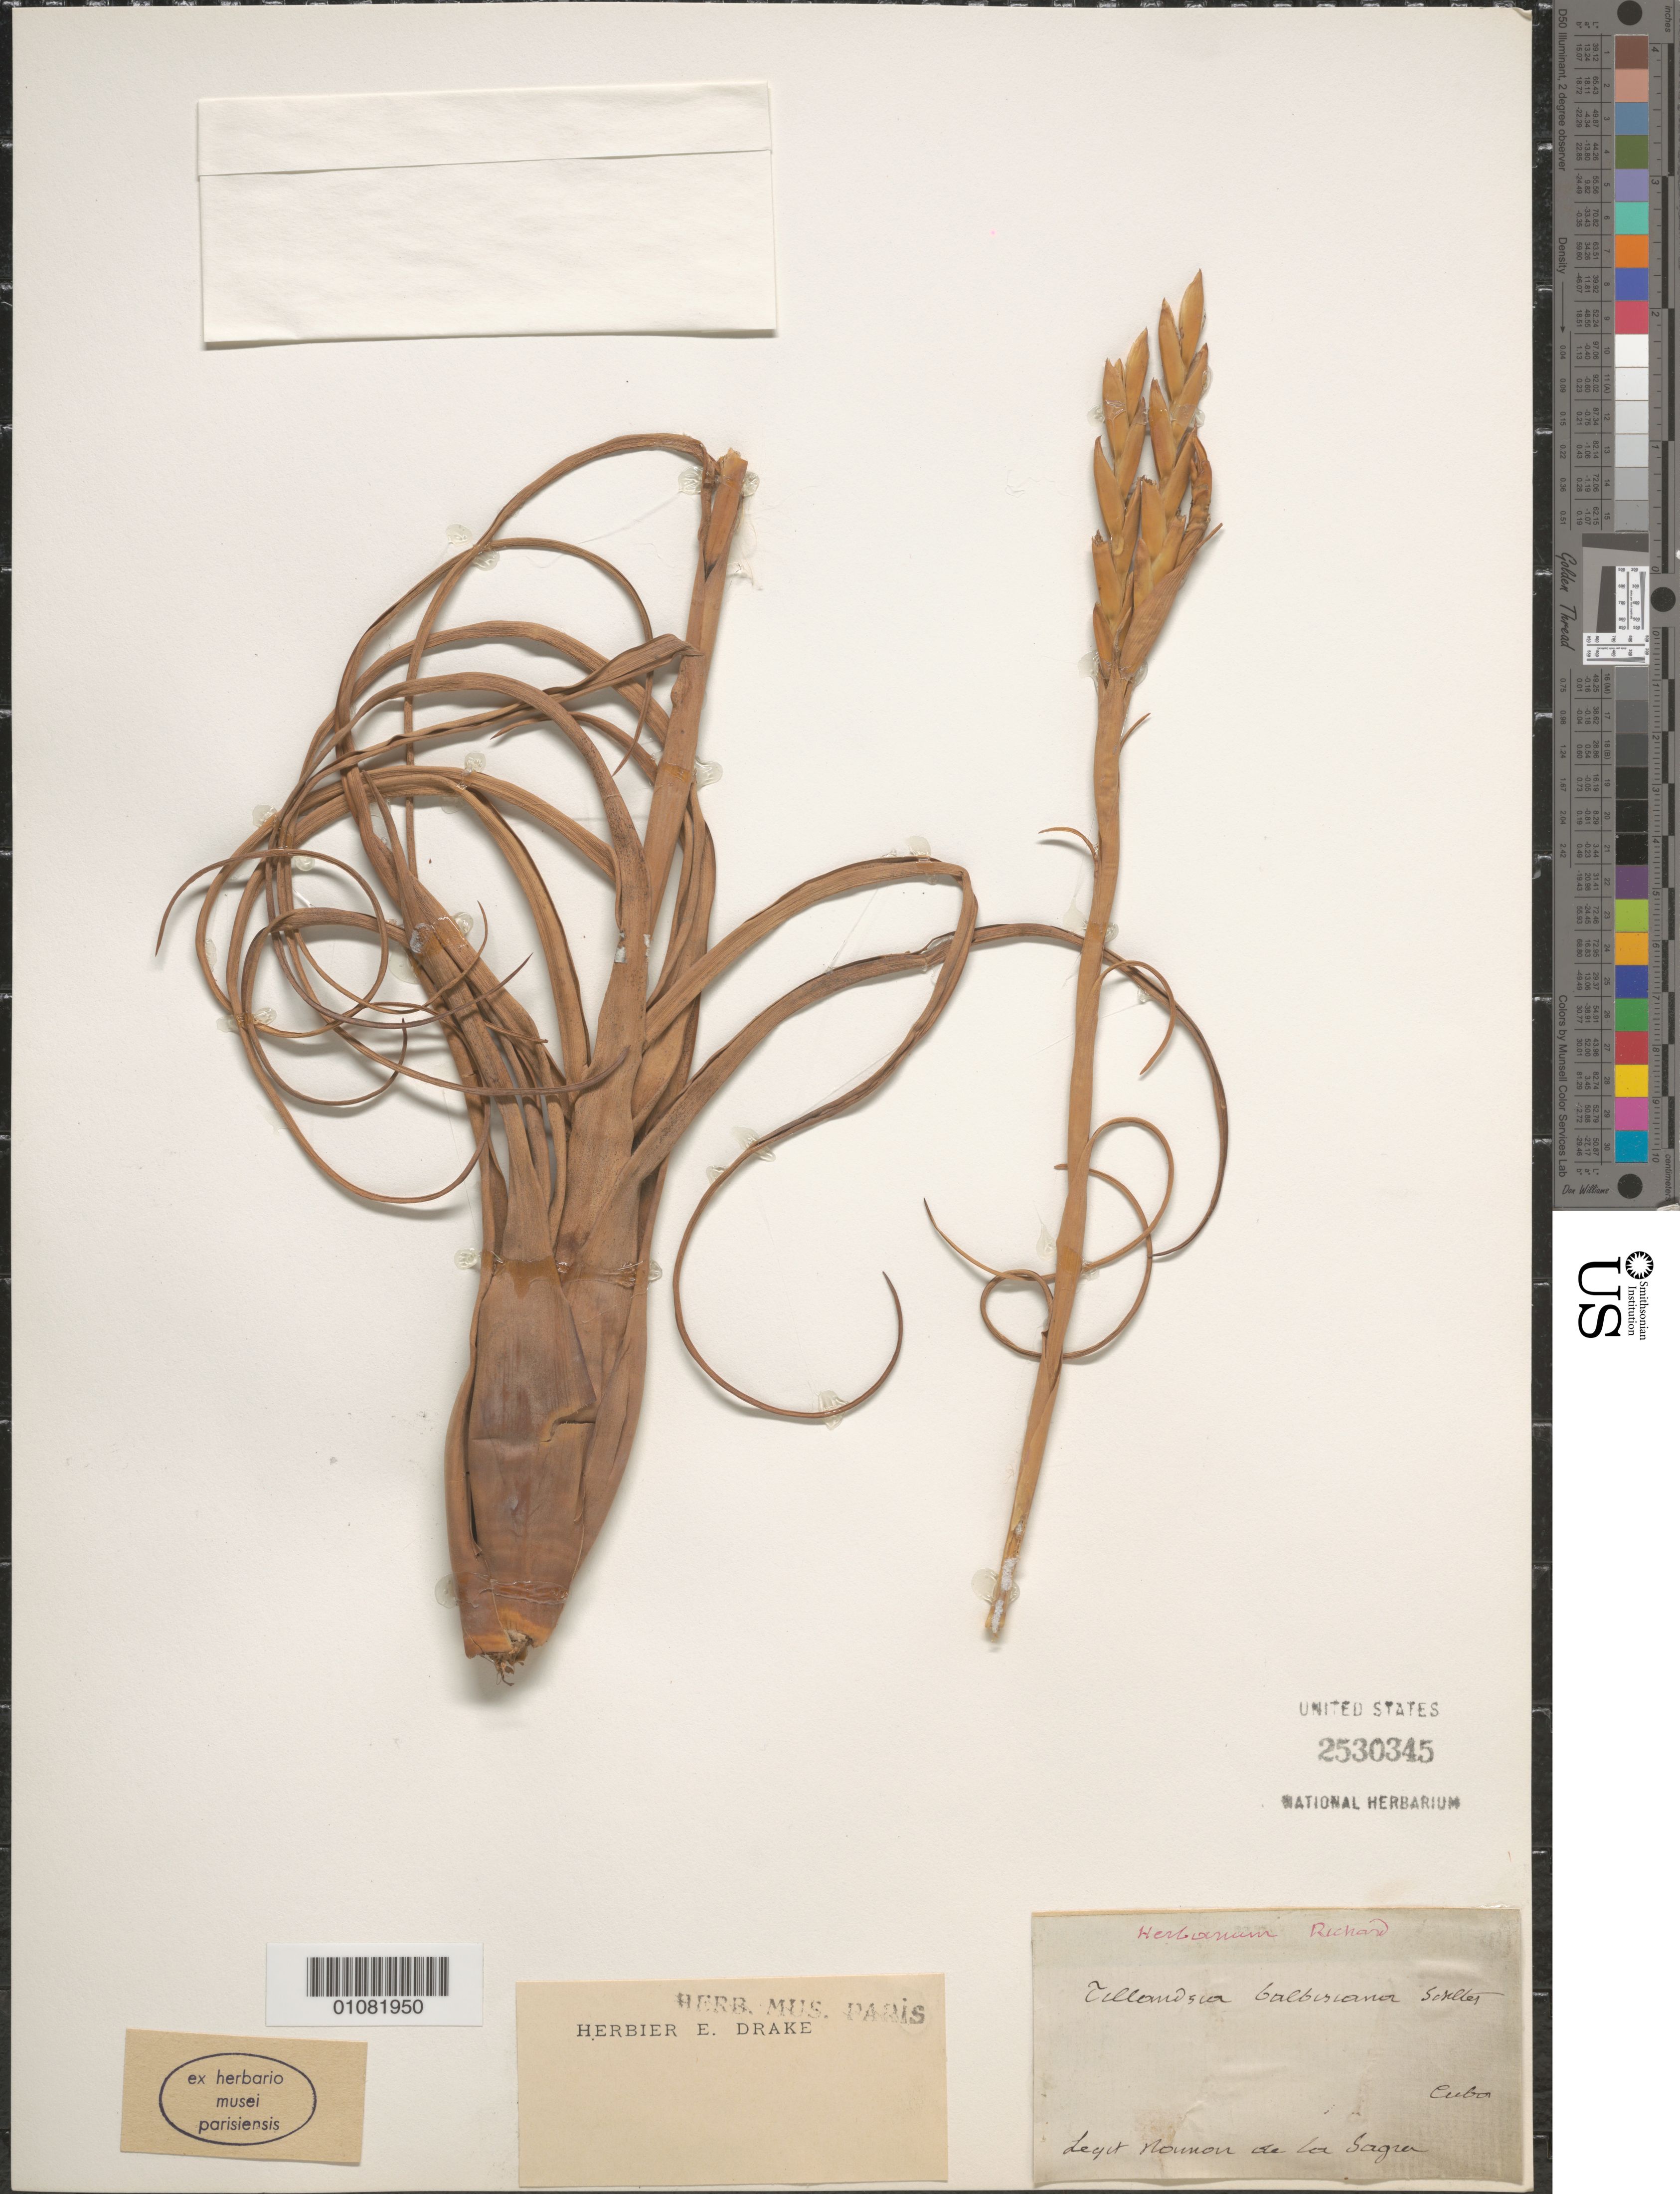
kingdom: Plantae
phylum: Tracheophyta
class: Liliopsida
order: Poales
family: Bromeliaceae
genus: Tillandsia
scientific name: Tillandsia balbisiana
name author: Schult. f.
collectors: R. de la Sagra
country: Cuba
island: Cuba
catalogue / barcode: US 2530345